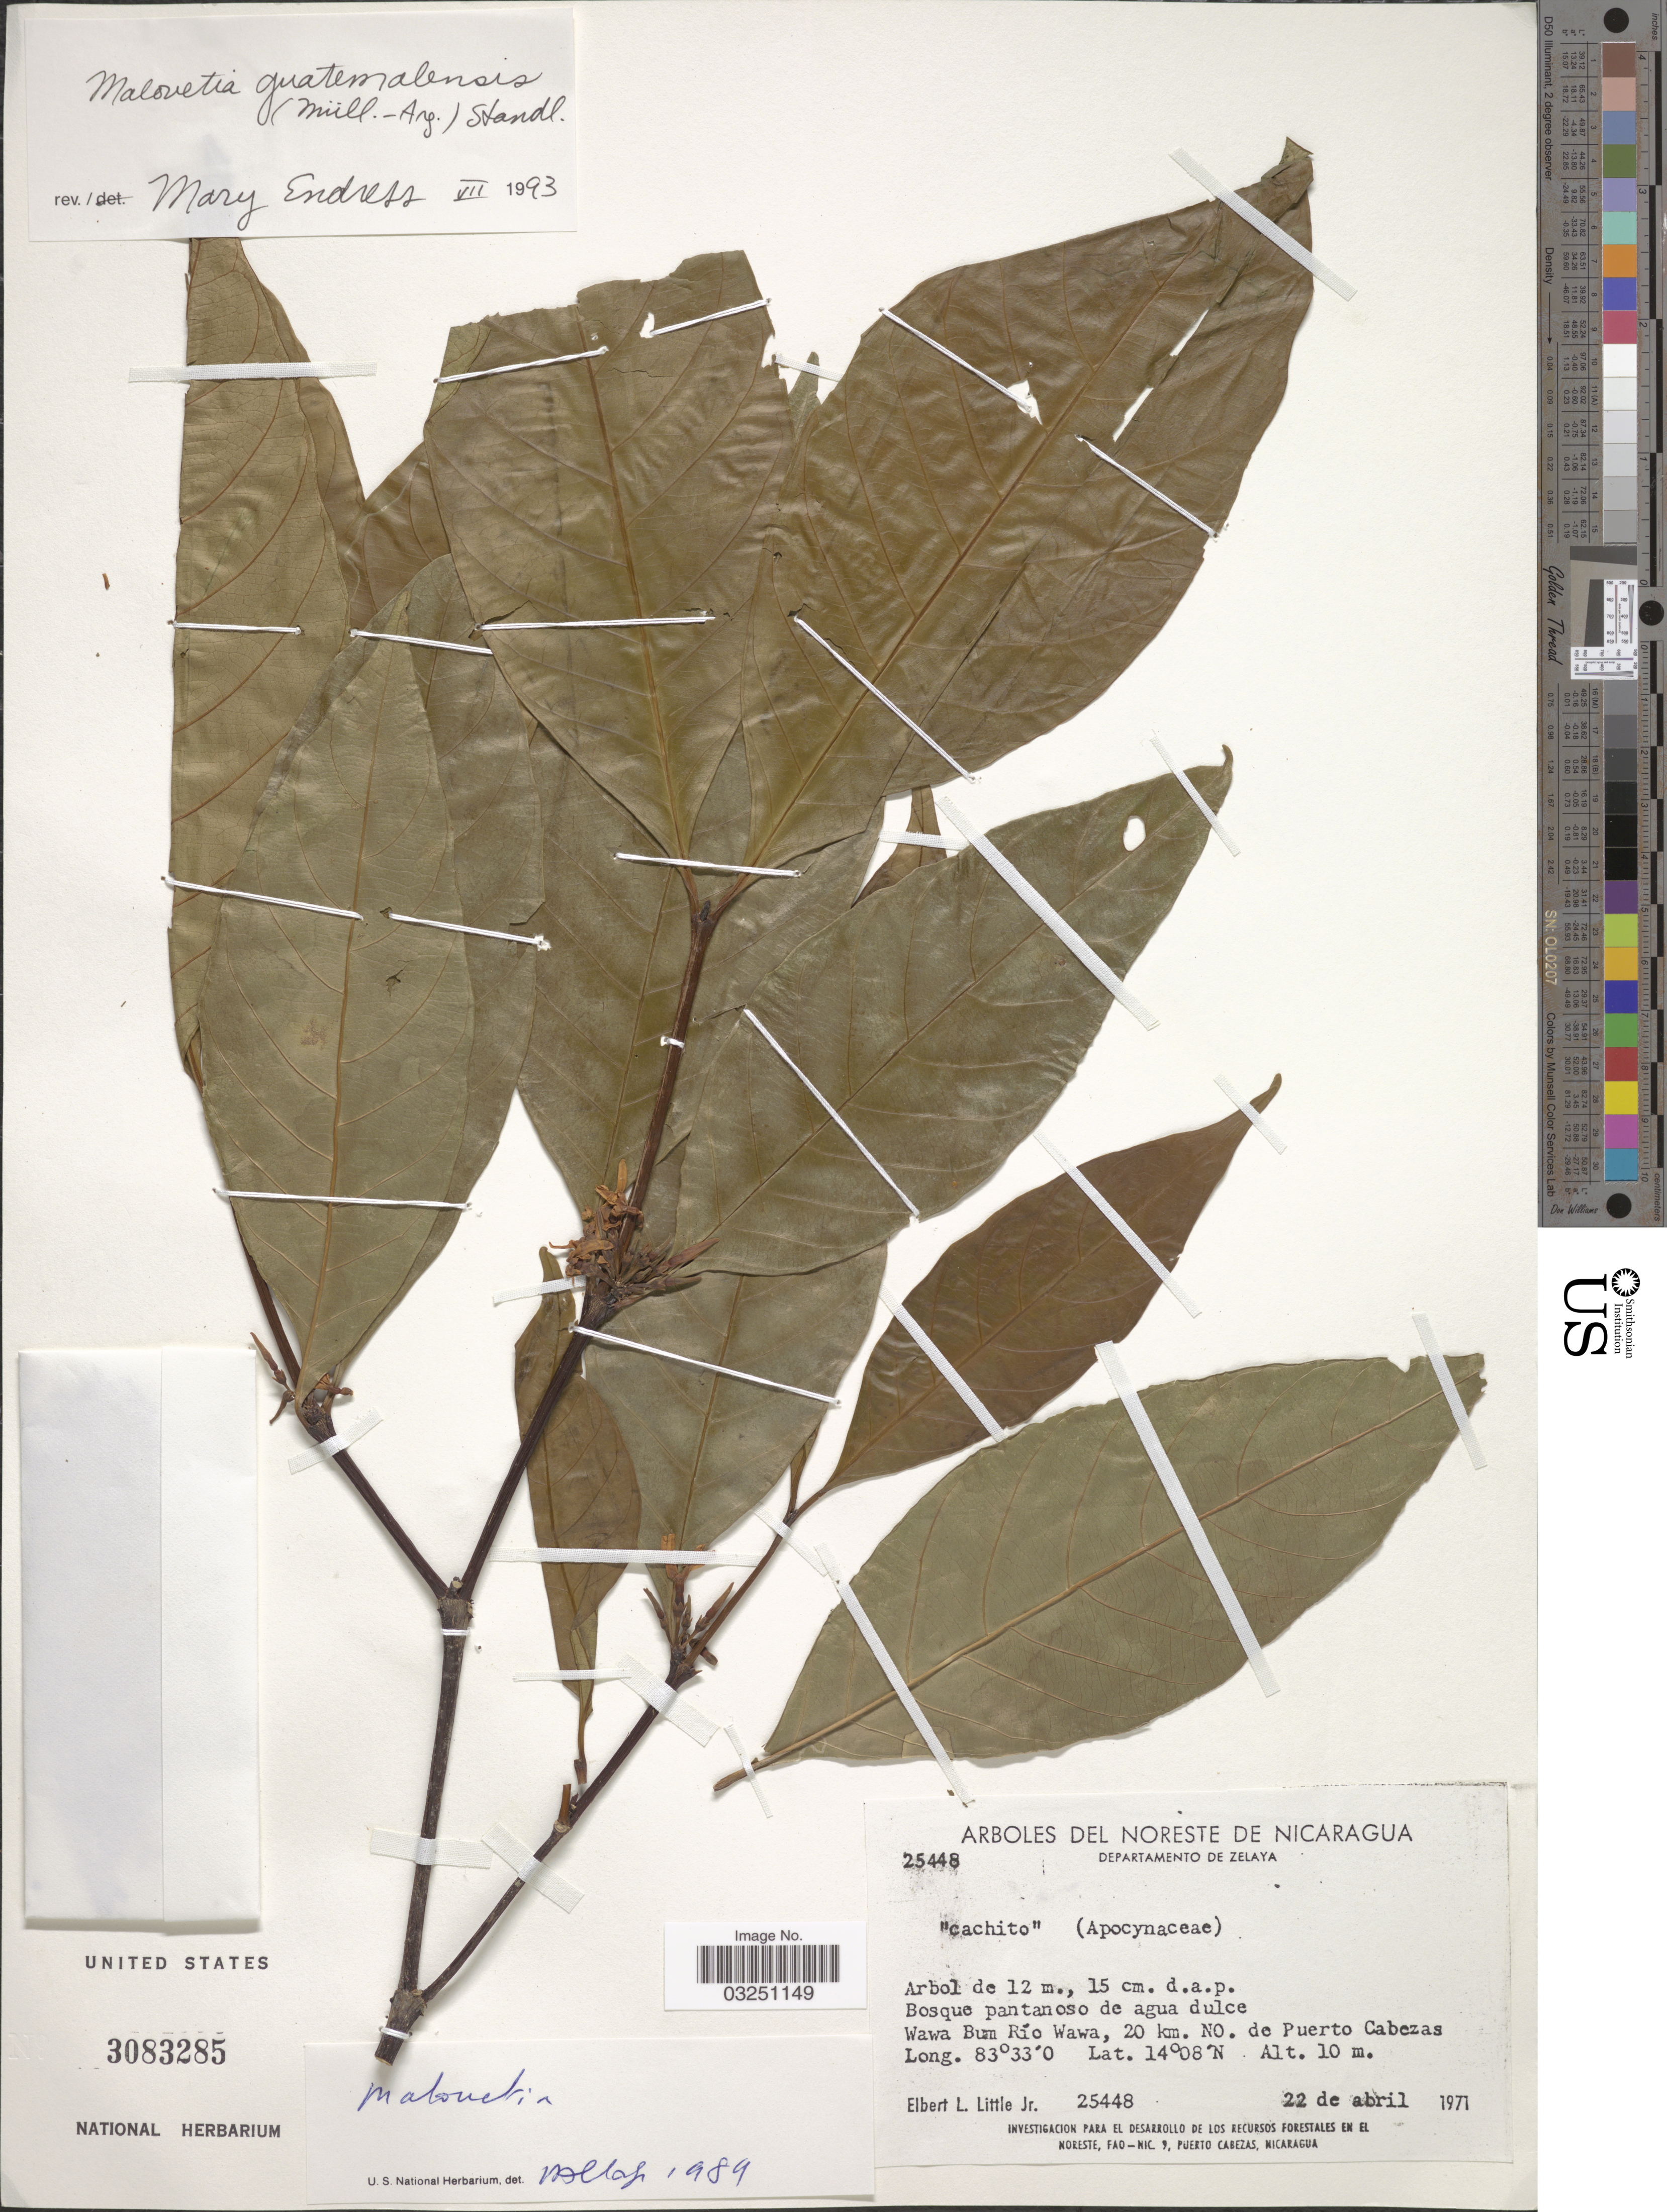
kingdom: Plantae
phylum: Tracheophyta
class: Magnoliopsida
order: Gentianales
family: Apocynaceae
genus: Malouetia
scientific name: Malouetia guatemalensis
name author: (Müll. Arg.) Standl.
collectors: E. L. Little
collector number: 25448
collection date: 1971-04-22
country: Nicaragua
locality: Arboles del Noreste de Nicaragua, Departamento de Zelaya, Wawa Bum Río Wawa, 20 km. NO. de Puerto Cabezas.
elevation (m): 10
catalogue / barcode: US 3083285